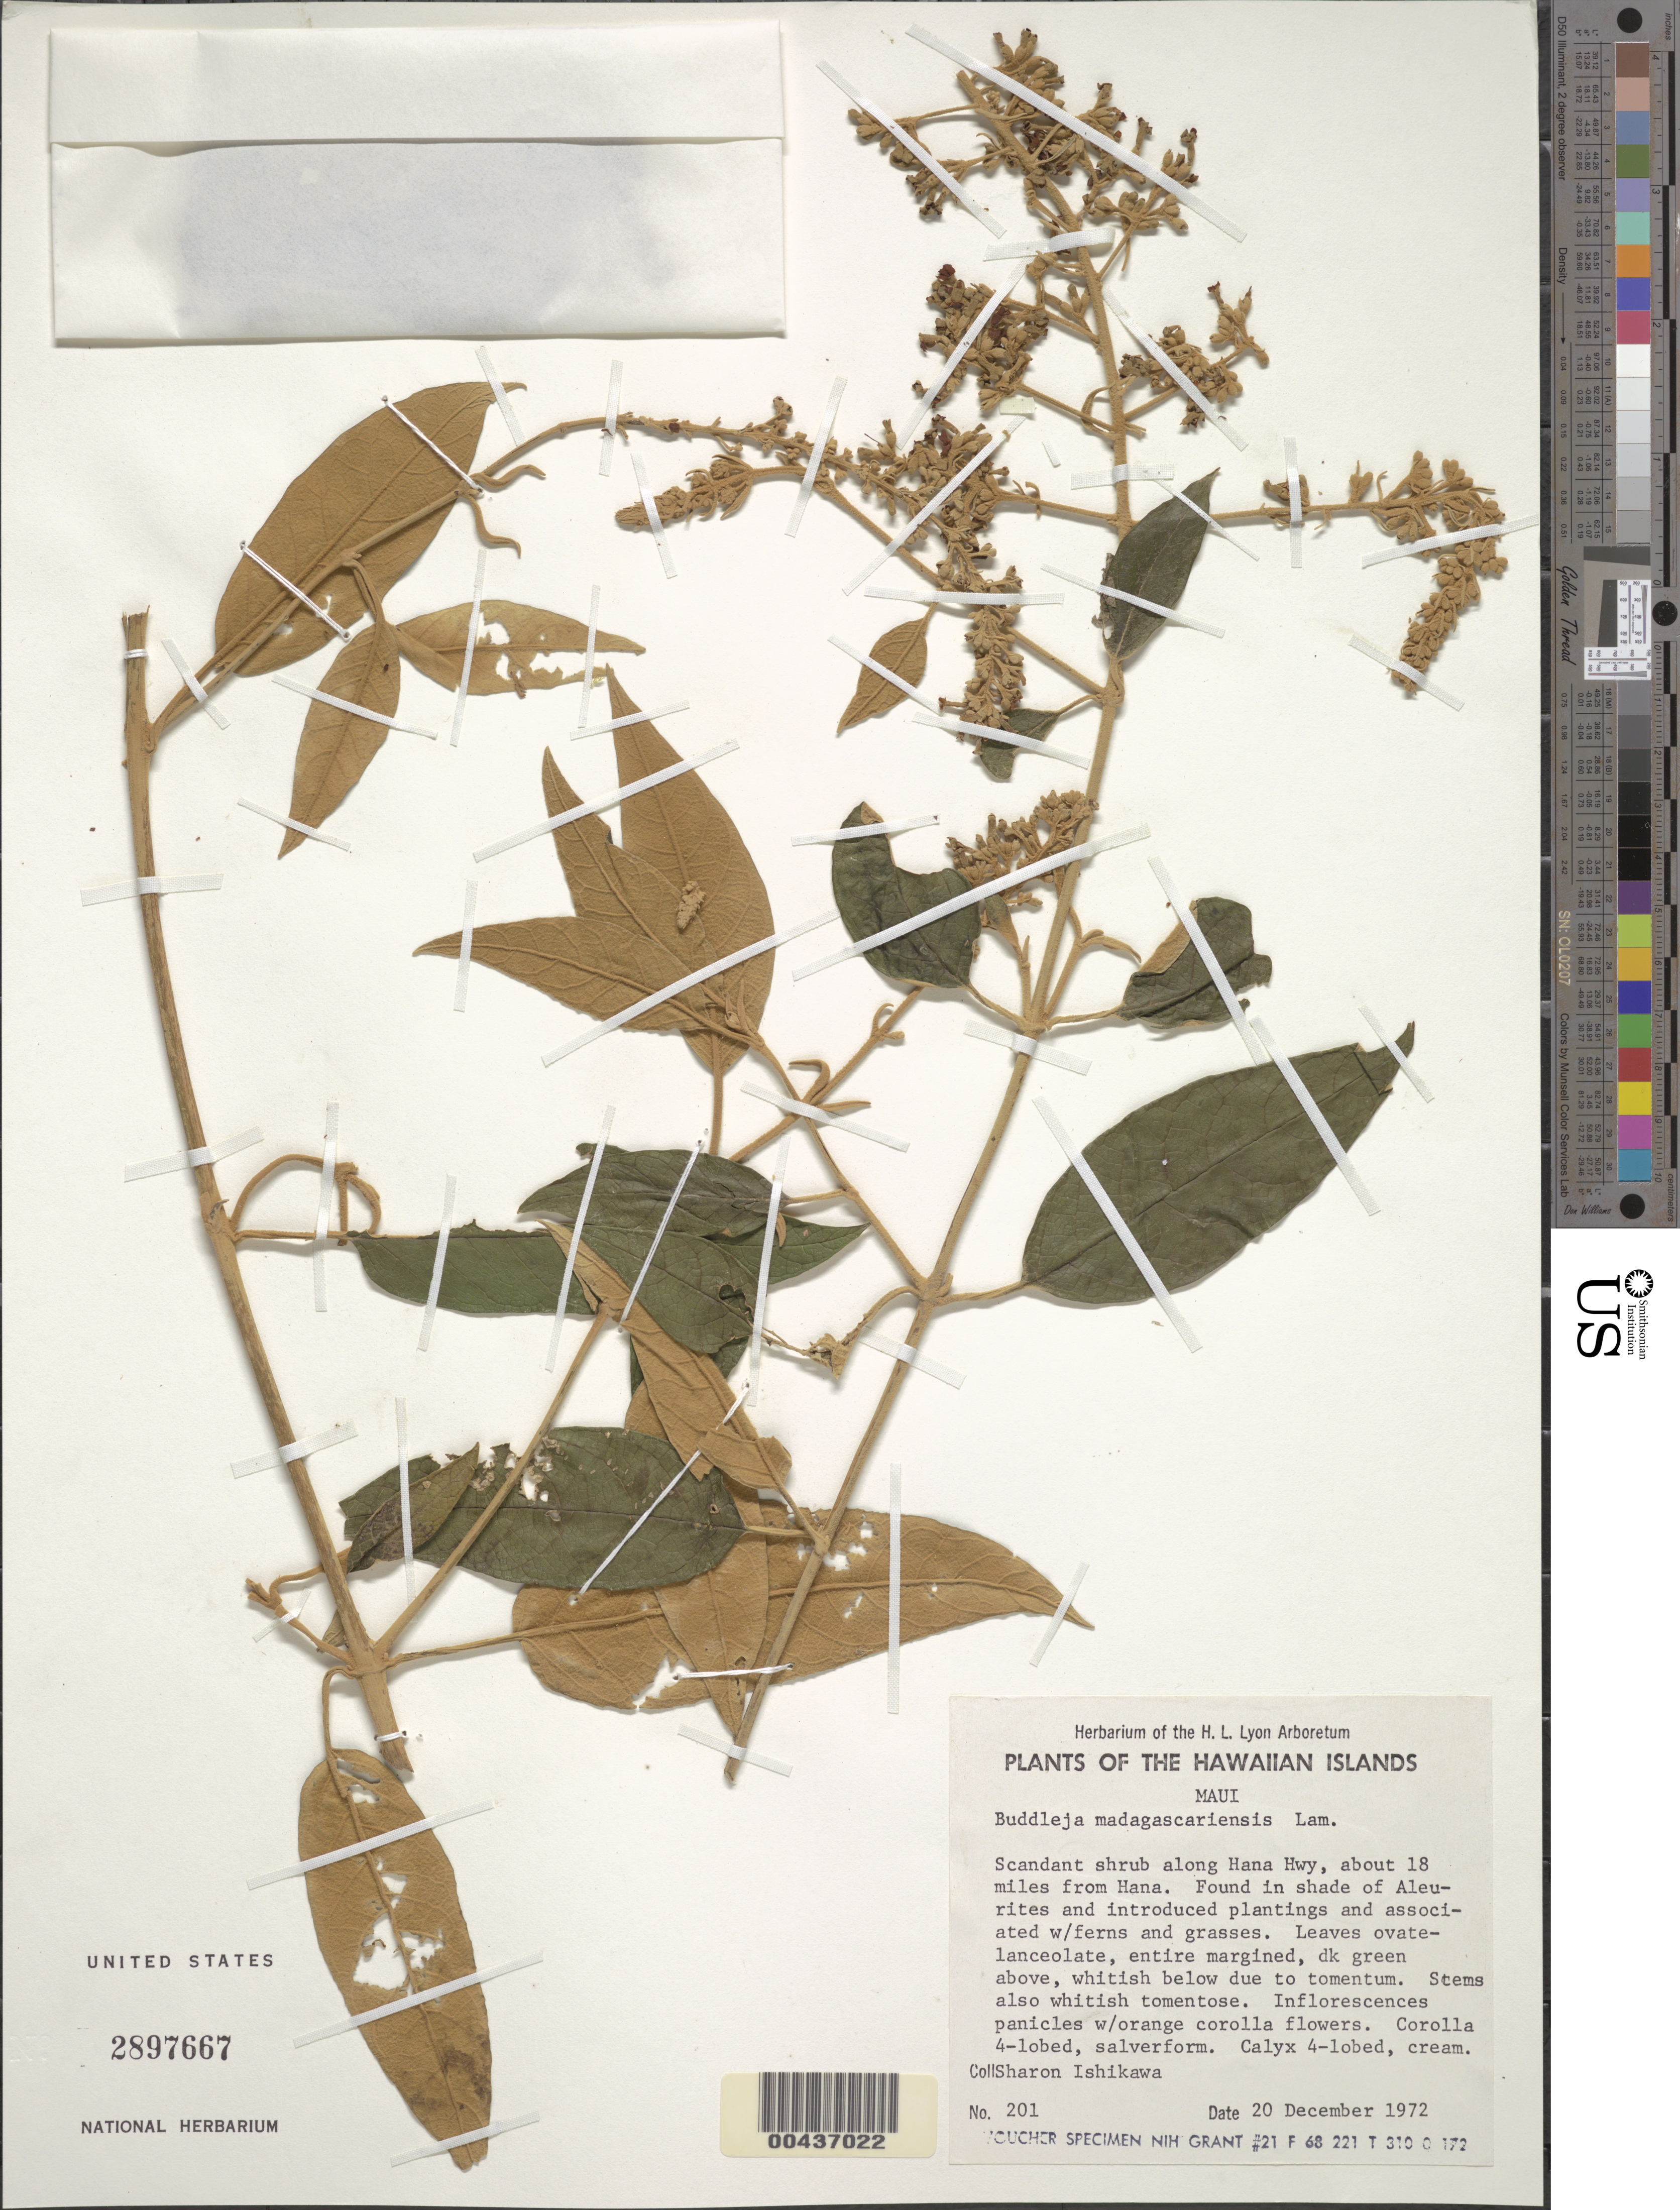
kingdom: Plantae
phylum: Tracheophyta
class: Magnoliopsida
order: Lamiales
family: Scrophulariaceae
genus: Buddleja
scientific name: Buddleja madagascariensis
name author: Lam.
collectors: S. S. Ishikawa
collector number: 201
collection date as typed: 20 Dec 1972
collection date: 1972-12-20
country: United States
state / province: Hawaii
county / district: Maui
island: Maui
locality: along Hana Highway, about 18 miles from Hana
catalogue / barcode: US 2897667